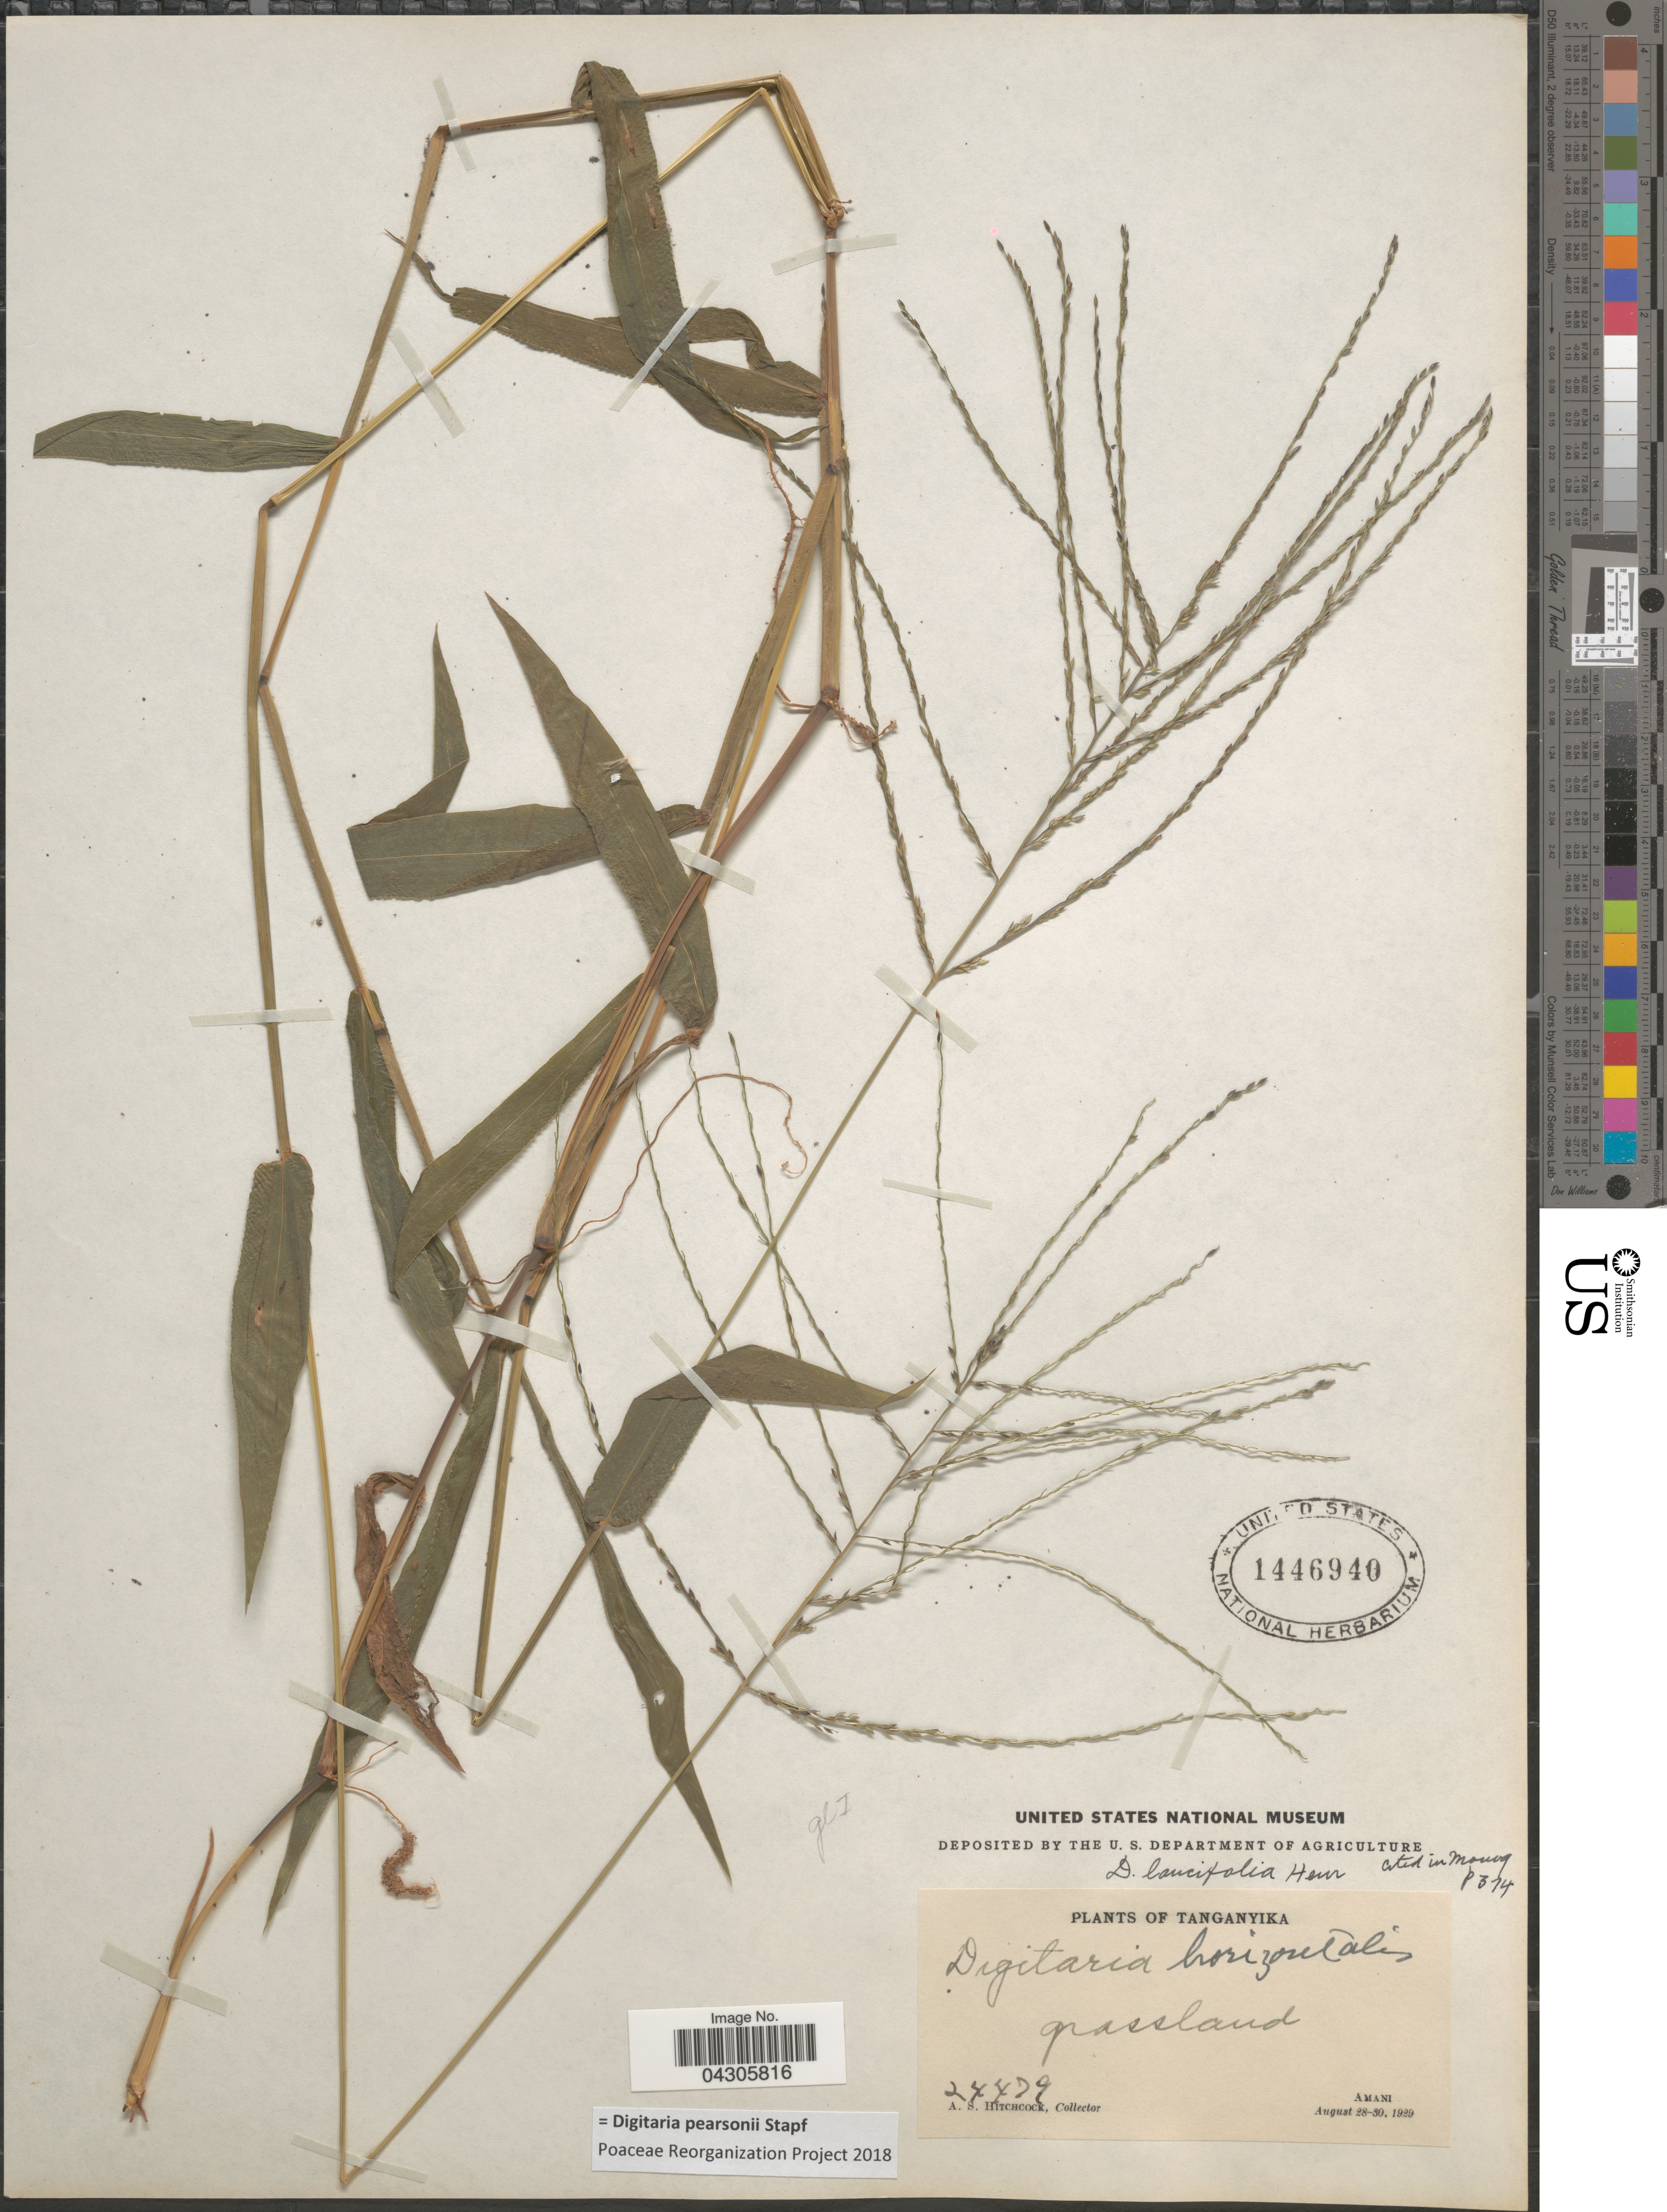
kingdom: Plantae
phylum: Tracheophyta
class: Liliopsida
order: Poales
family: Poaceae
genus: Digitaria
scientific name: Digitaria pearsonii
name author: Stapf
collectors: A. S. Hitchcock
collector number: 24479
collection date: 1929-08-28/1929-08-30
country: Tanzania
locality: Tanganyika. Amani.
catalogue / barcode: US 1446940